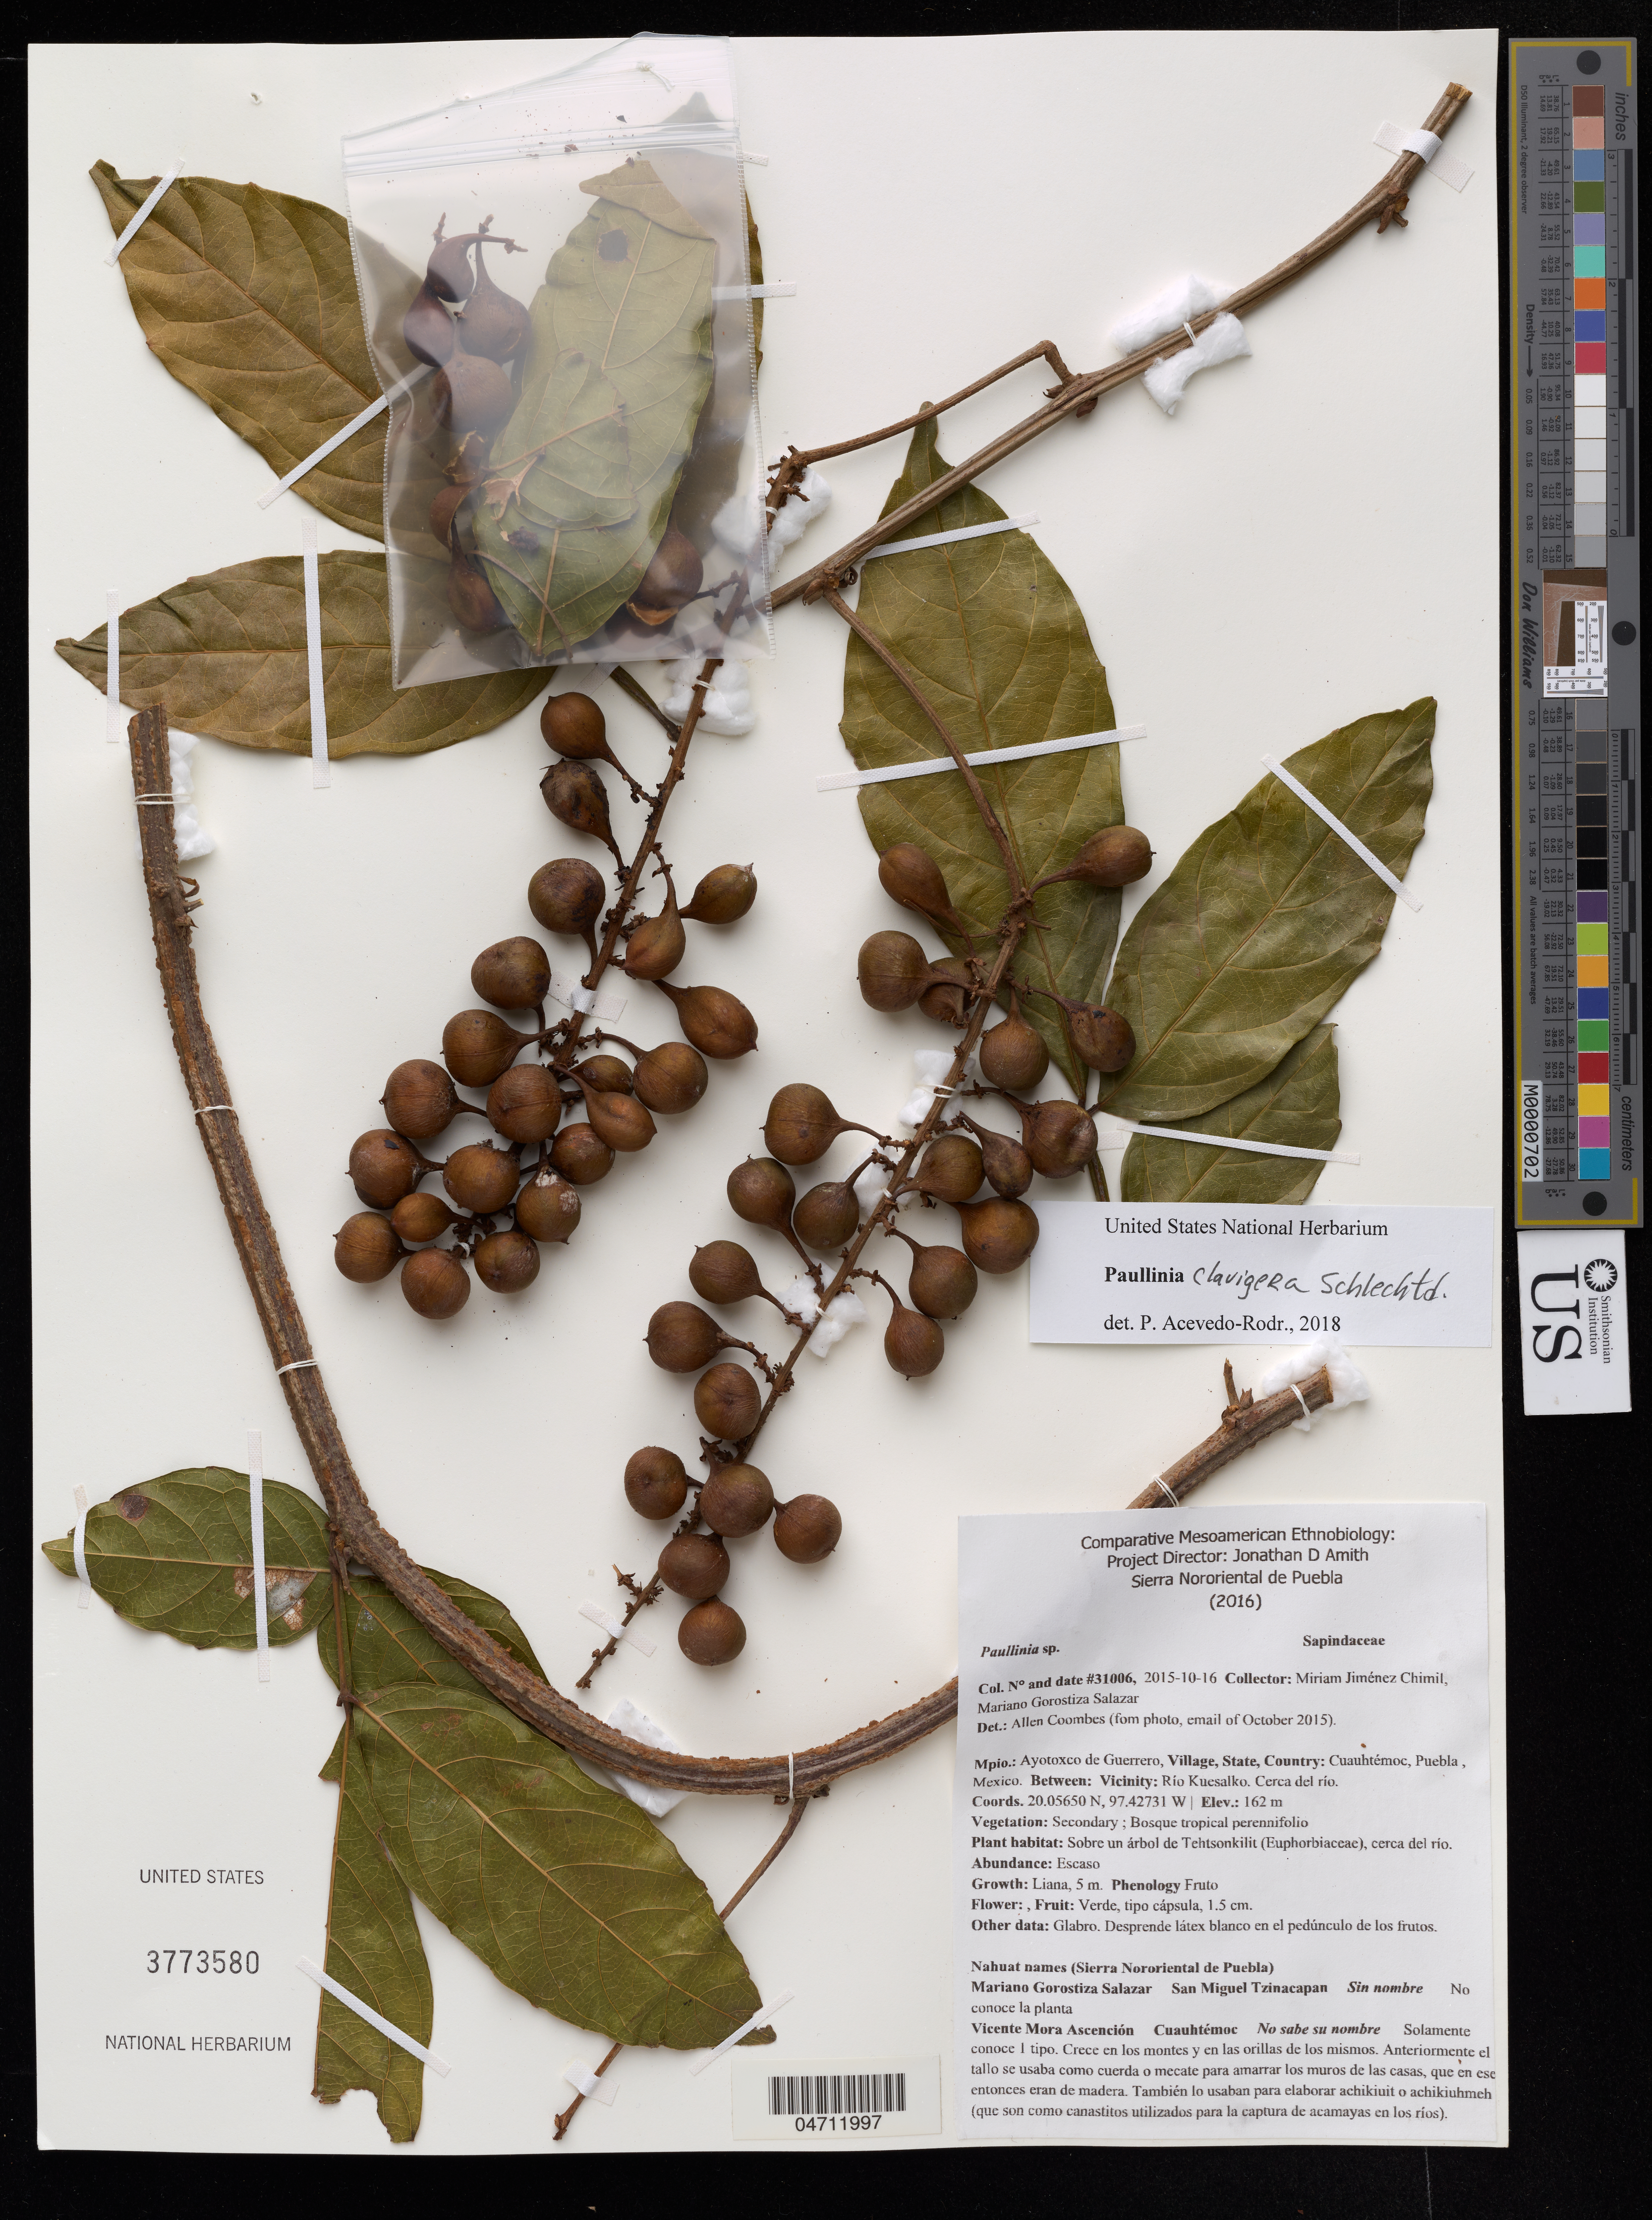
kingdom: Plantae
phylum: Tracheophyta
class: Magnoliopsida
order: Sapindales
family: Sapindaceae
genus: Paullinia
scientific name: Paullinia clavigera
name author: Schltdl.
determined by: Acevedo-Rodriguez, P., (US), Smithsonian Institution - National Museum of Natural History (UNITED STATES)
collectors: M. Jiménez Chimil & M. Gorostiza S.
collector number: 31006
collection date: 2015-10-16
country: México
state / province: Puebla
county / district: Ayotoxco de Guerrero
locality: PUEBLO: Cuauhtémoc; LOCALIDAD EXACTA: En Kuesalko. Cerca del río Kuesalko.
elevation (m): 199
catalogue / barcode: US 3773580